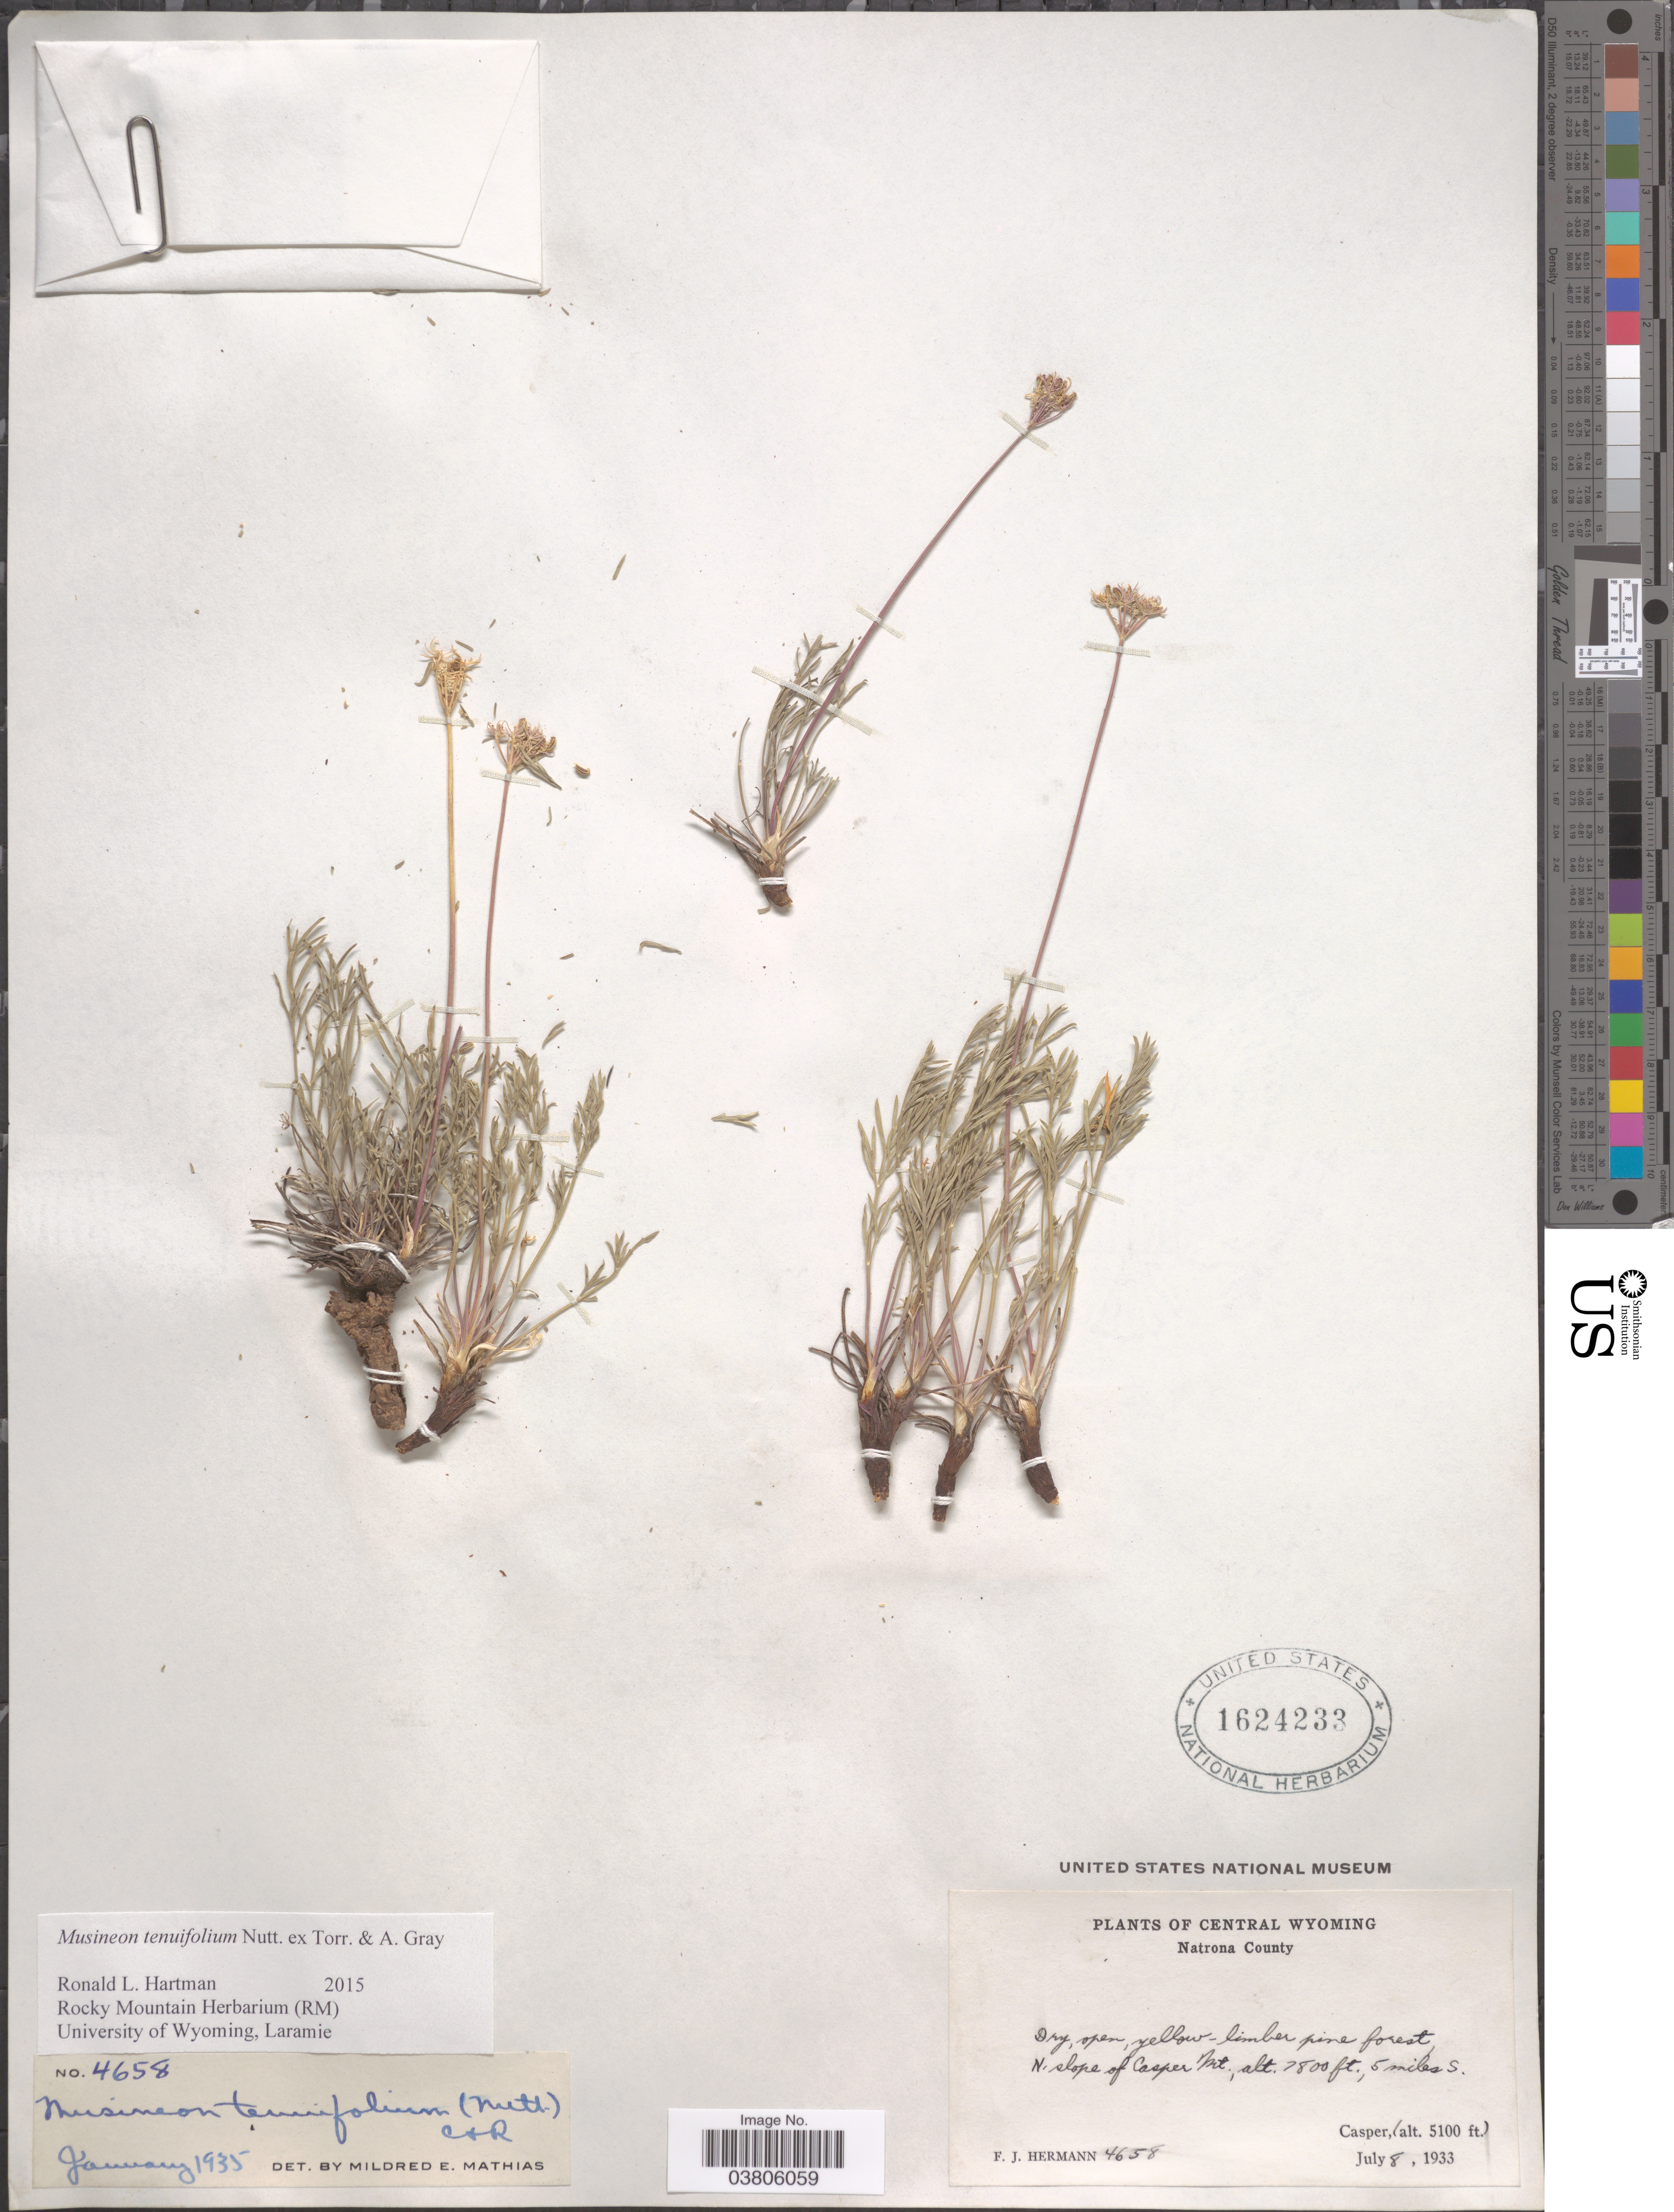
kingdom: Plantae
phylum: Tracheophyta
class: Magnoliopsida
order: Apiales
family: Apiaceae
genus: Musineon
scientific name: Musineon tenuifolium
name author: Nutt.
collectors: F. J. Hermann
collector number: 4658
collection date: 1933-07-08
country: United States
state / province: Wyoming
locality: Central Wyoming. Natrona County. N. slope of Casper Mt. 5 miles S. Casper.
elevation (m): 1554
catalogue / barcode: US 1624233